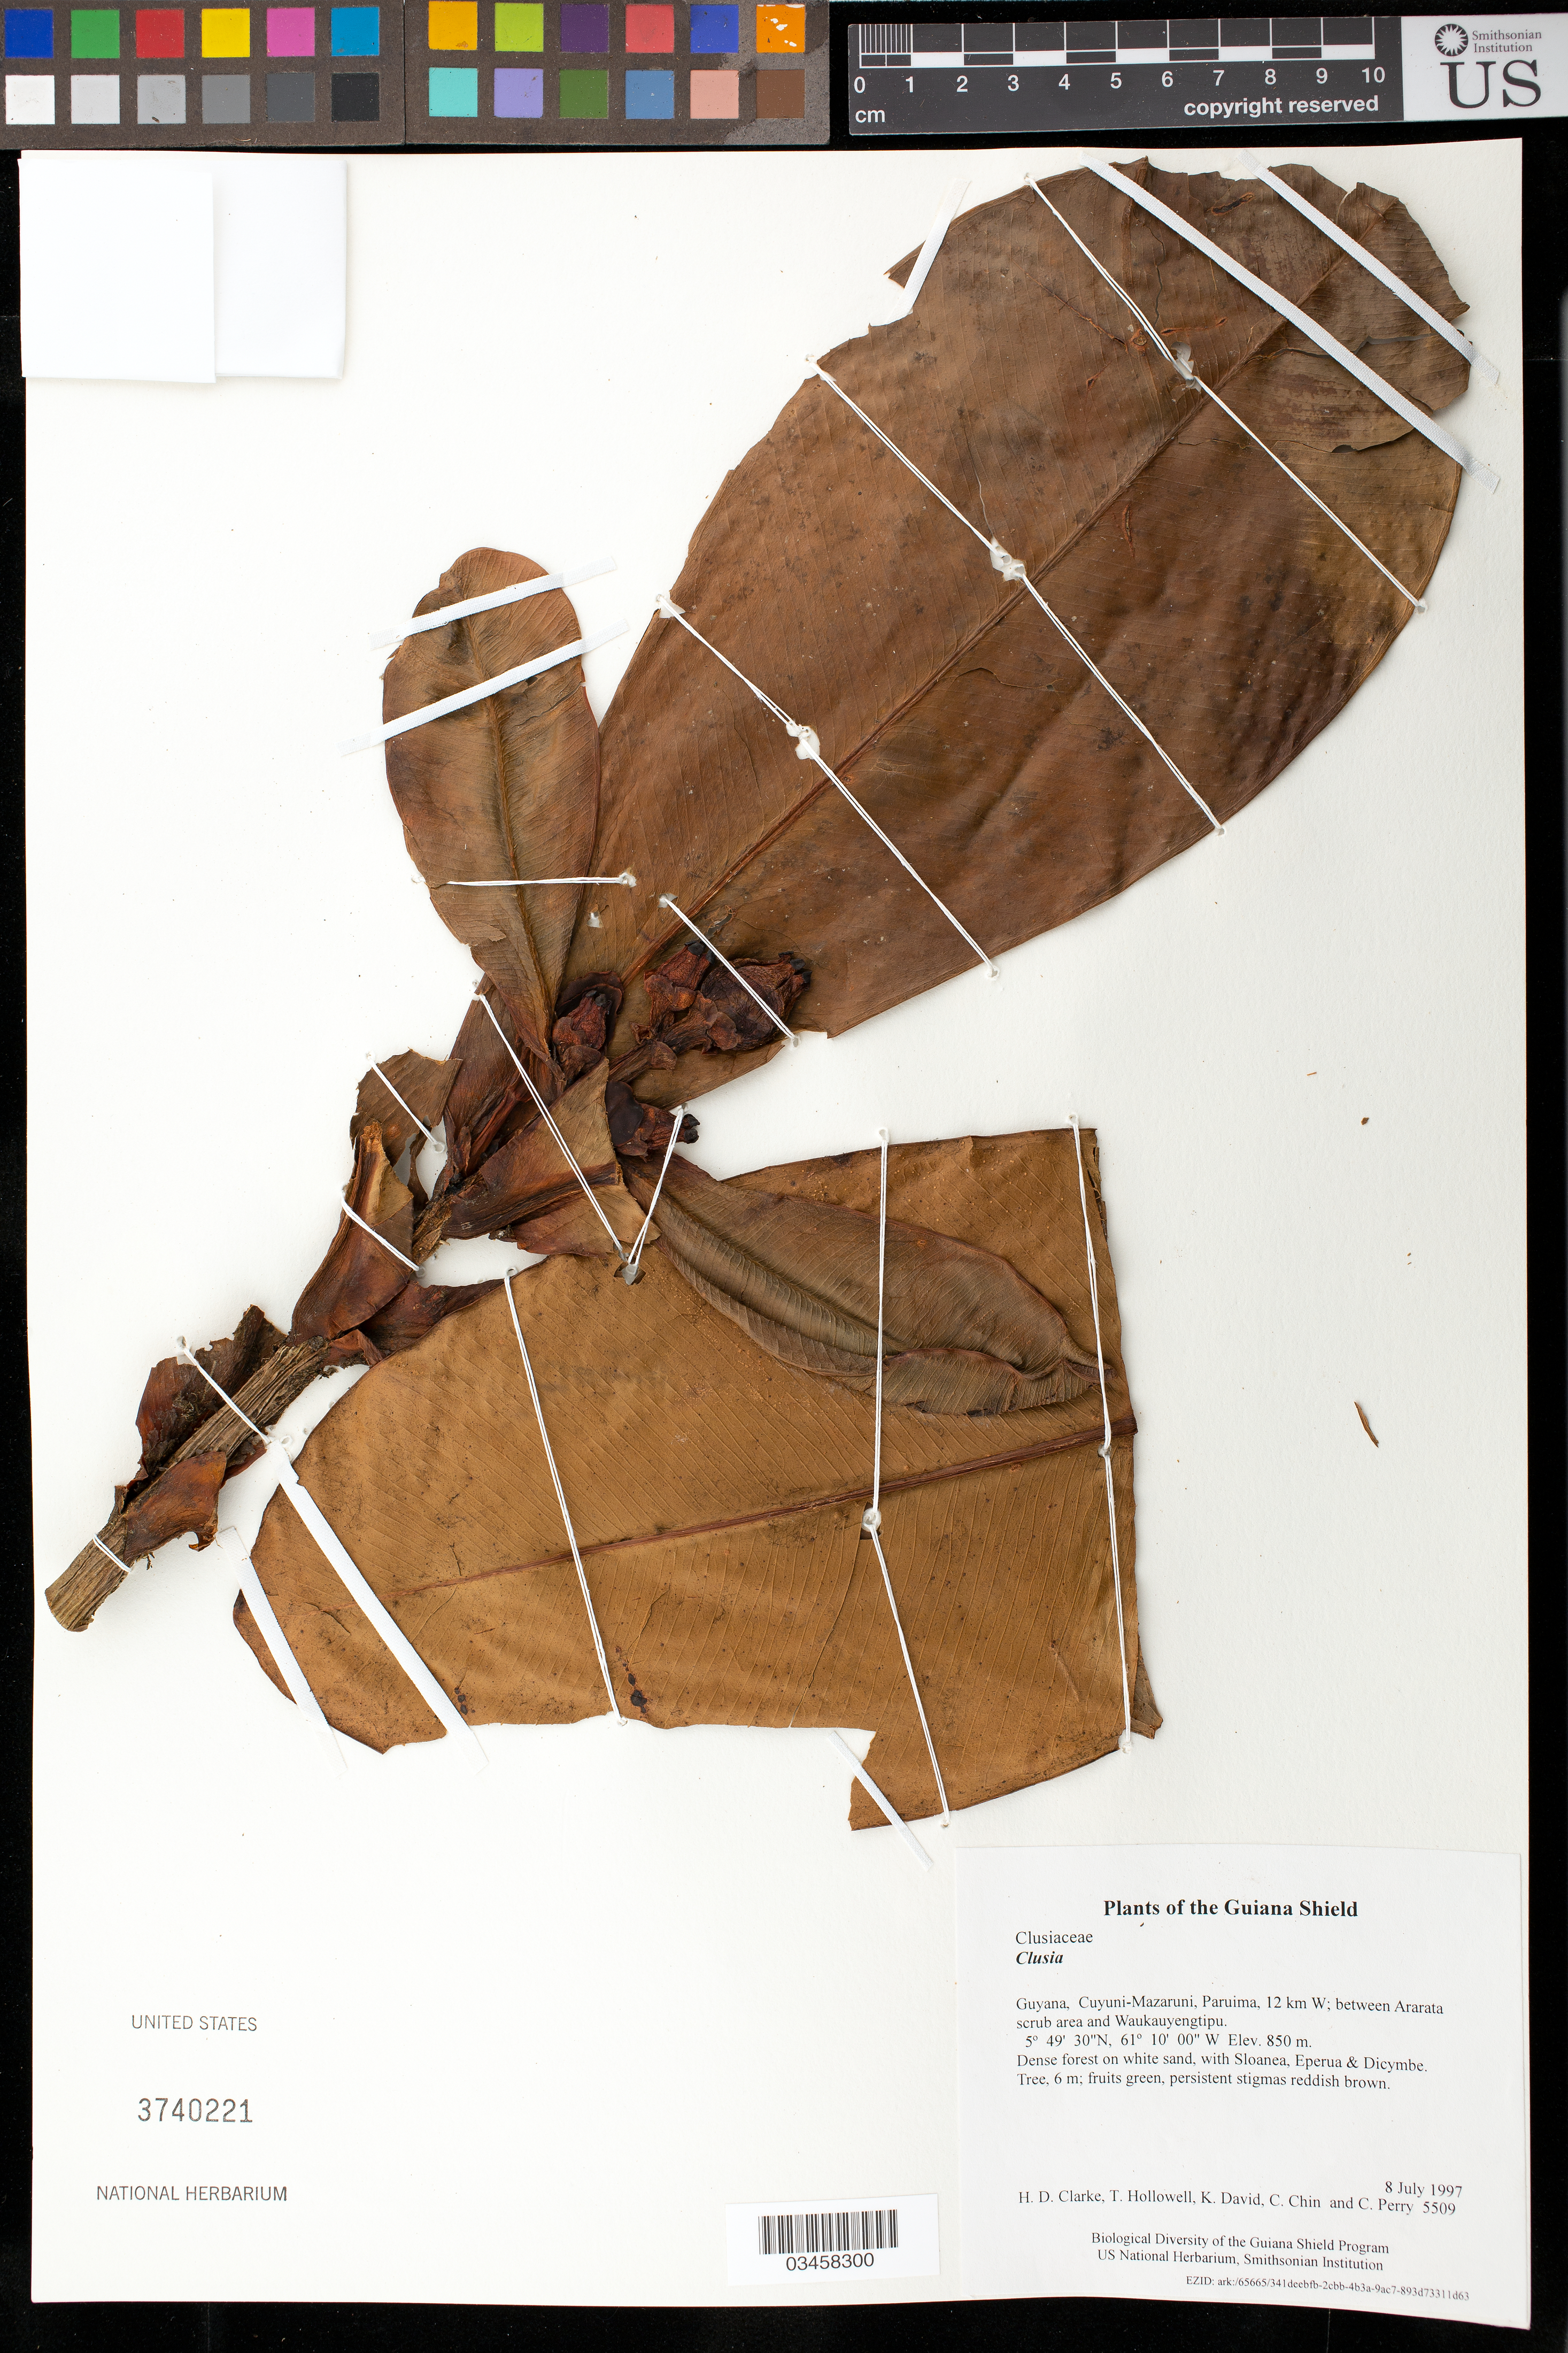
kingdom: Plantae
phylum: Tracheophyta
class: Magnoliopsida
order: Malpighiales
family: Clusiaceae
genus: Clusia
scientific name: Clusia sp.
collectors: H. D. Clarke, T. Hollowell, K. David, C. Chin & C. Perry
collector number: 5509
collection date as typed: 8 July 1997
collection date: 1997-07-08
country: Guyana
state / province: Cuyuni-Mazaruni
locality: Paruima, 12 km W; between Ararata scrub area and Waukauyengtipu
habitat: Dense forest on white sand, with Sloanea, Eperua & Dicymbe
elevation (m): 850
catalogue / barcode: US 3740221